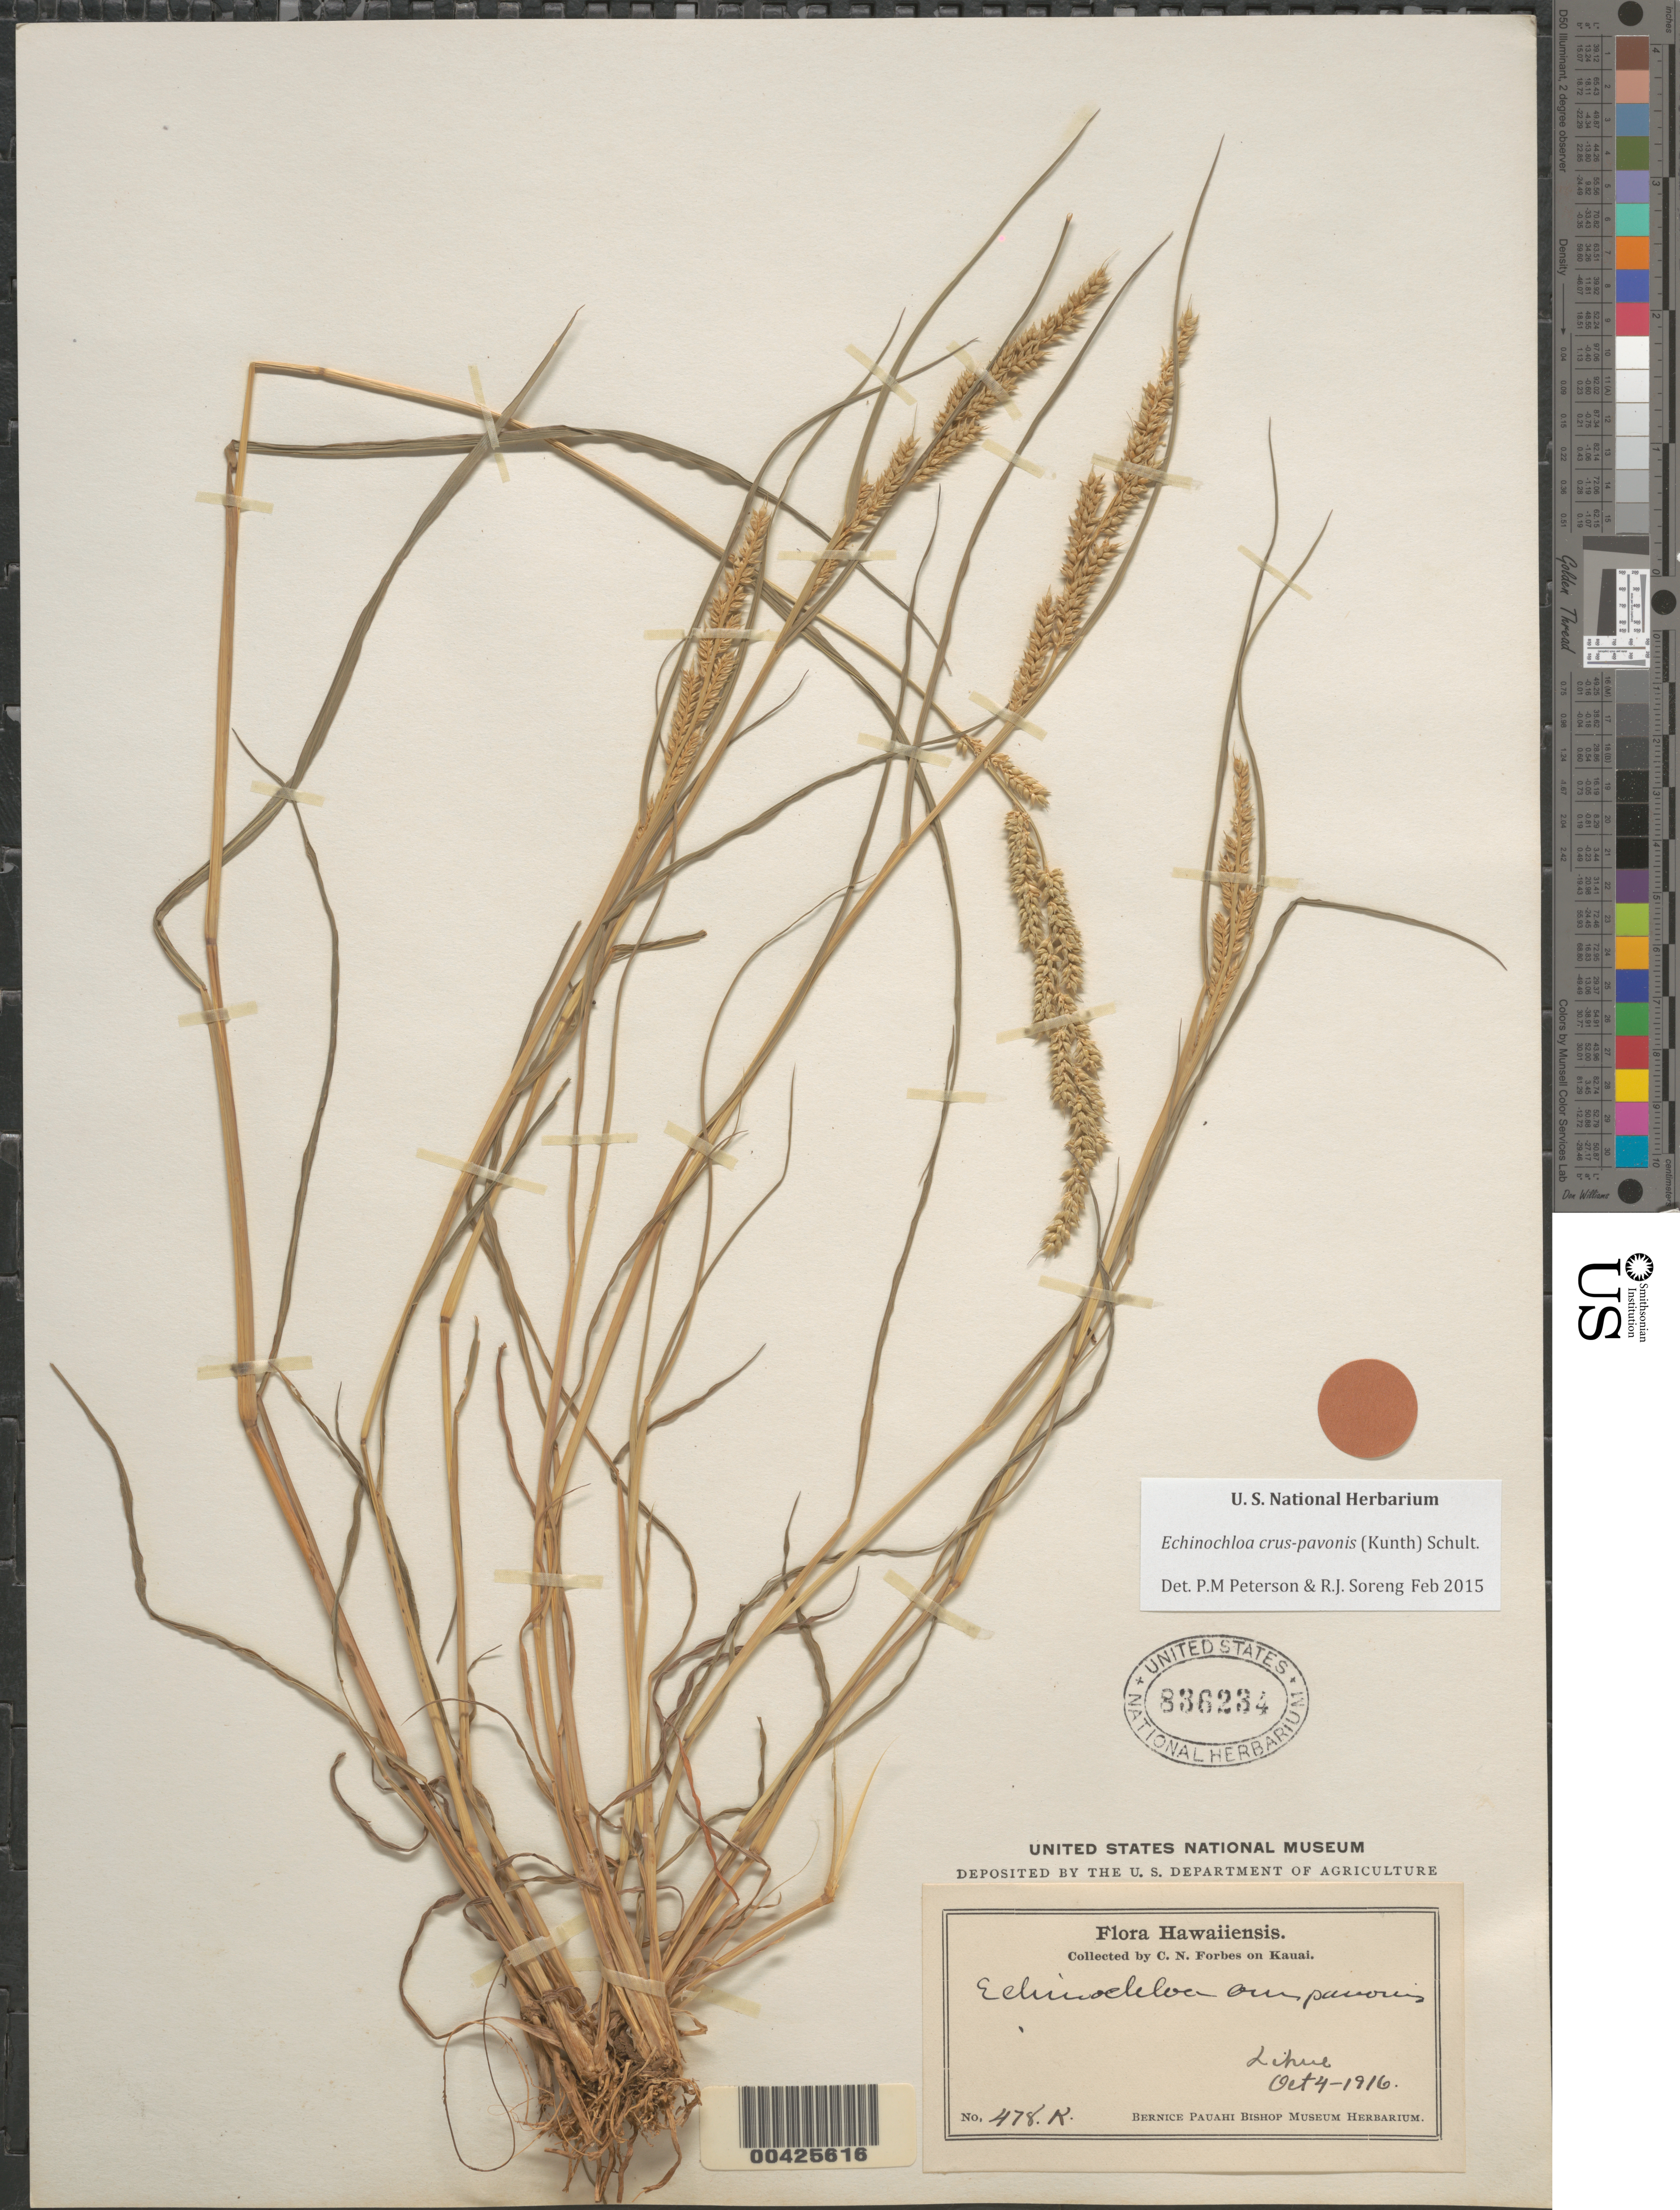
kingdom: Plantae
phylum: Tracheophyta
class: Liliopsida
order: Poales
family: Poaceae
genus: Echinochloa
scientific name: Echinochloa crus-galli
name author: (L.) P. Beauv.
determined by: Wagner, W. L., (BOT), Smithsonian Institution - National Museum of Natural History (UNITED STATES)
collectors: C. N. Forbes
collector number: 478.K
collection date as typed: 4 Oct 1916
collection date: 1916-10-04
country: United States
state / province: Hawaii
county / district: Kauai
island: Kaua'i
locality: Lihue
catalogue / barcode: US 836234